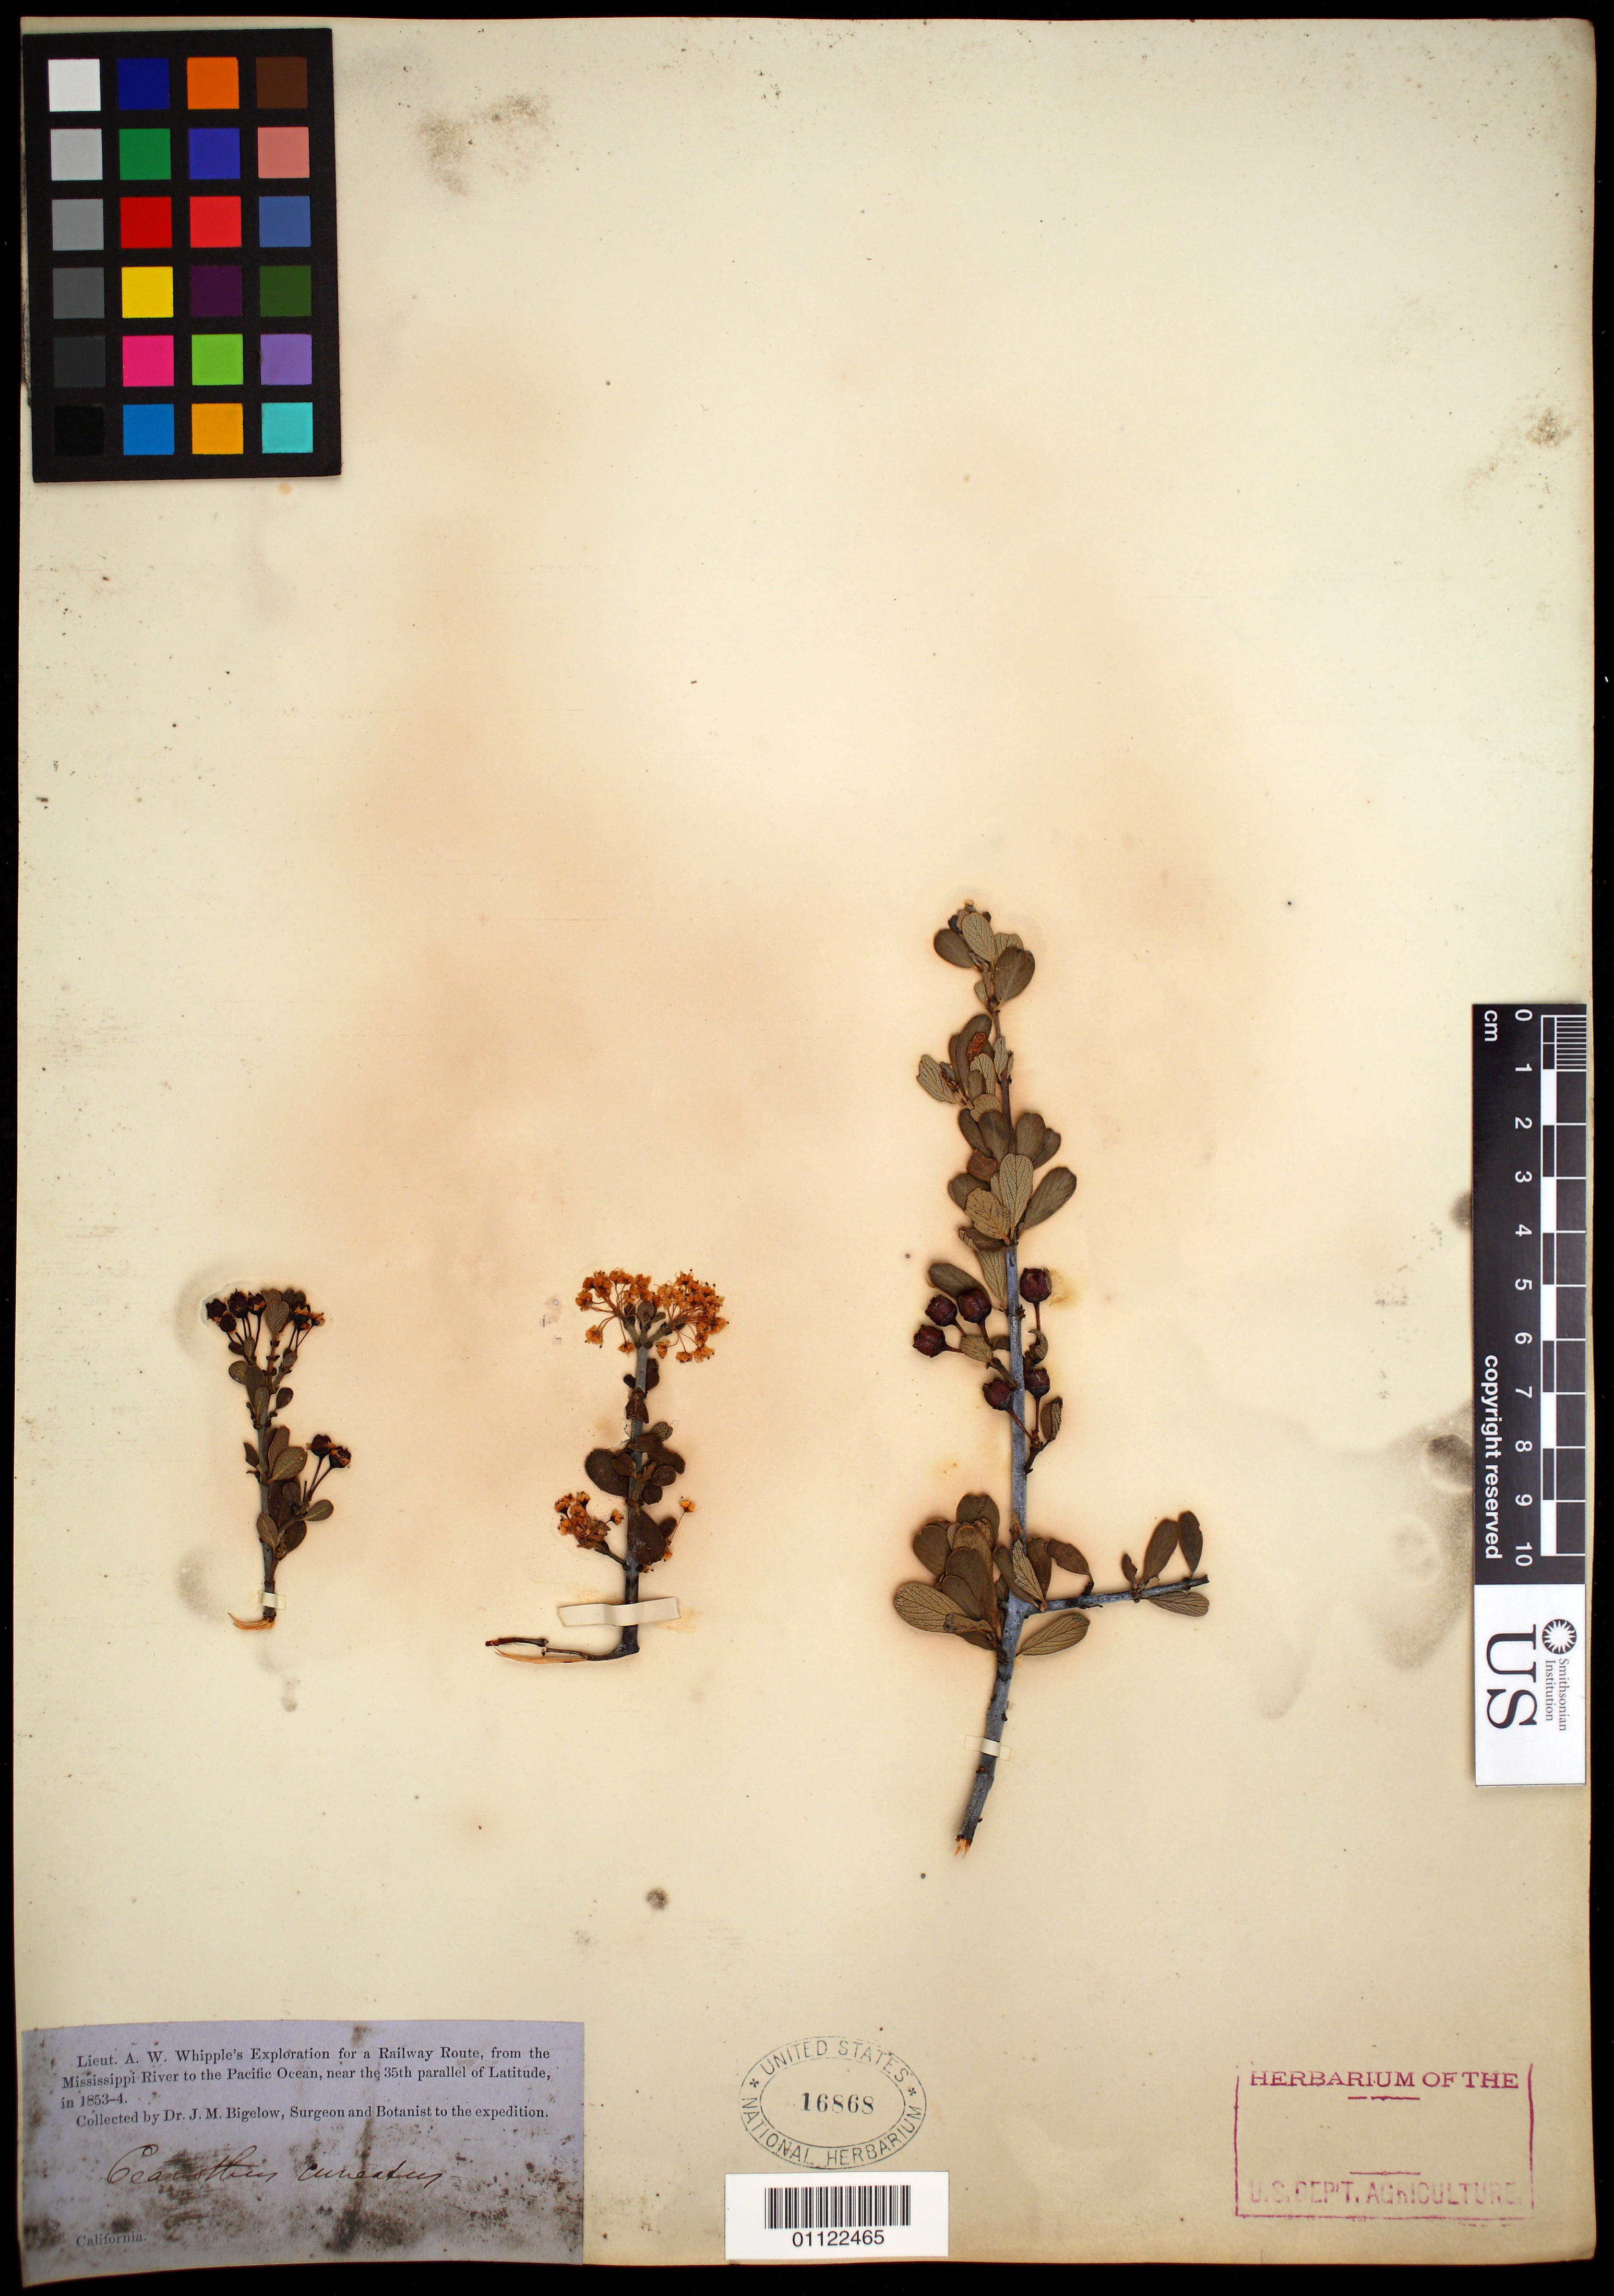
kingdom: Plantae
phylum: Tracheophyta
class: Magnoliopsida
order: Rosales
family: Rhamnaceae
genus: Ceanothus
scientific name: Ceanothus cuneatus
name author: (Hook.) Nutt.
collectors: J. M. Bigelow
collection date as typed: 1853 to -- --- 1854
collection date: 1853/1854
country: United States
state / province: California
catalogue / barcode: US 16868